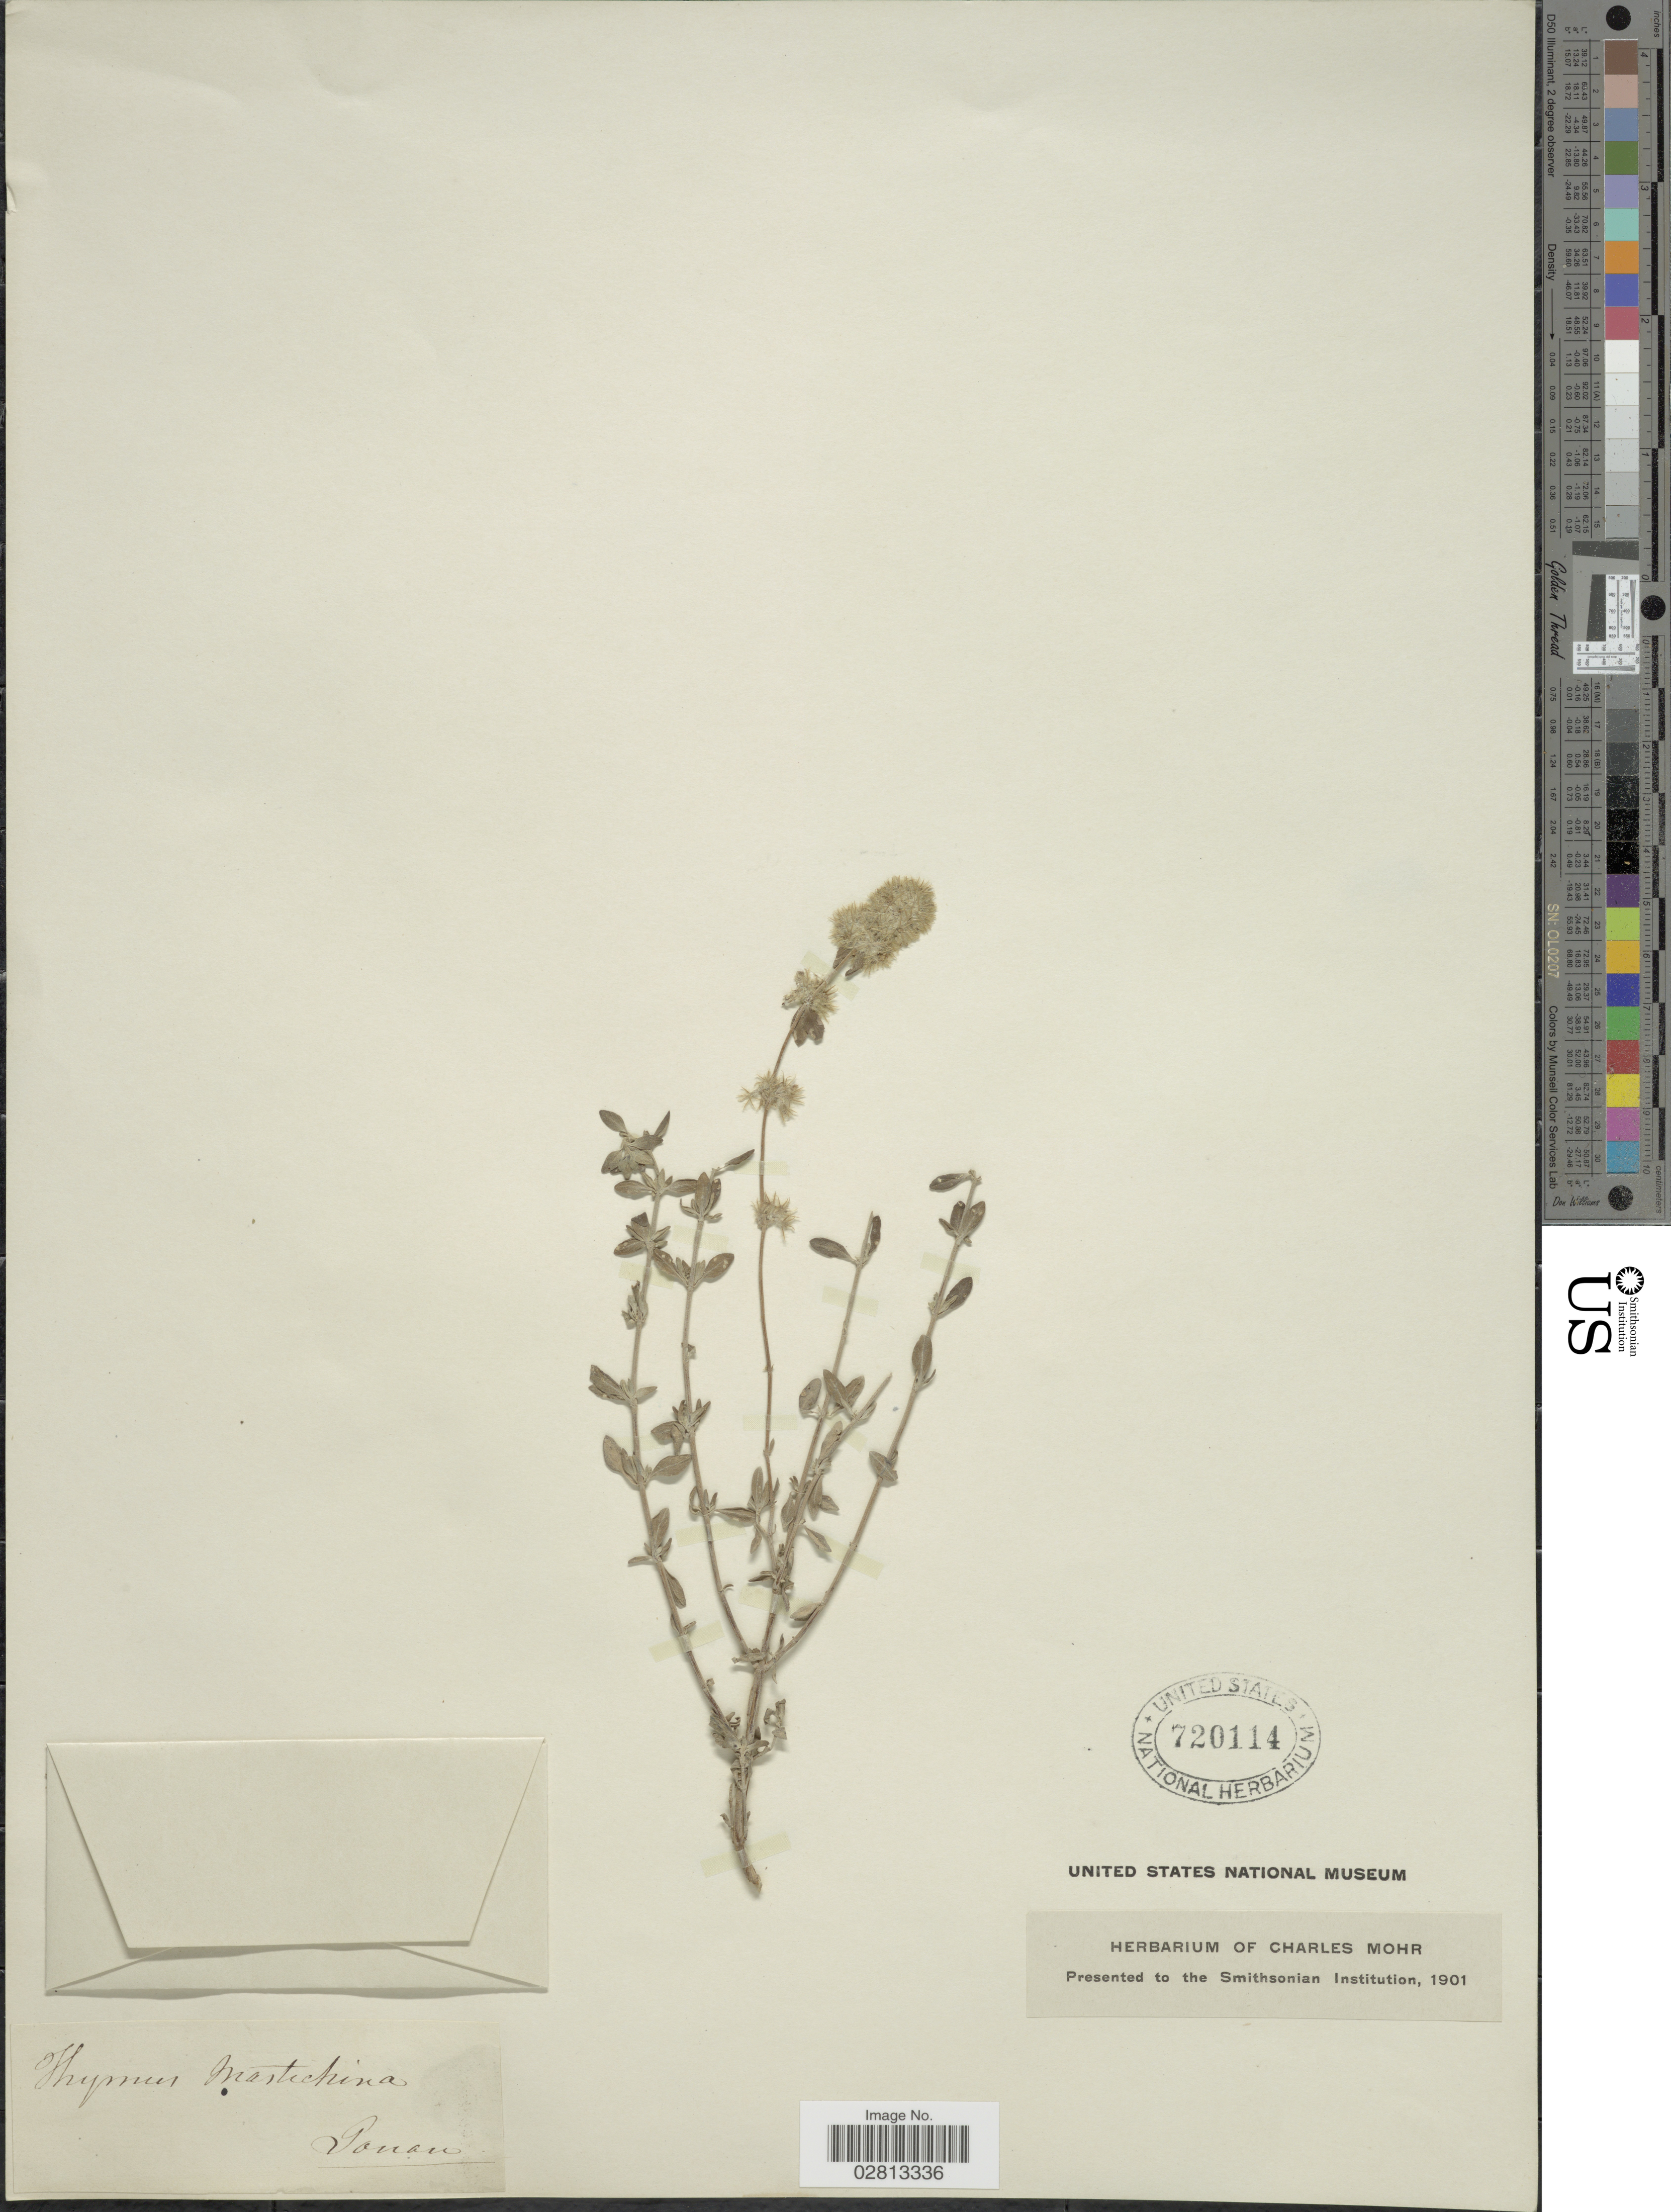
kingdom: Plantae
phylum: Tracheophyta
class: Magnoliopsida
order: Lamiales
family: Lamiaceae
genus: Thymus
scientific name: Thymus mastichina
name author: L.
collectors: Gonan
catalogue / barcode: US 720114